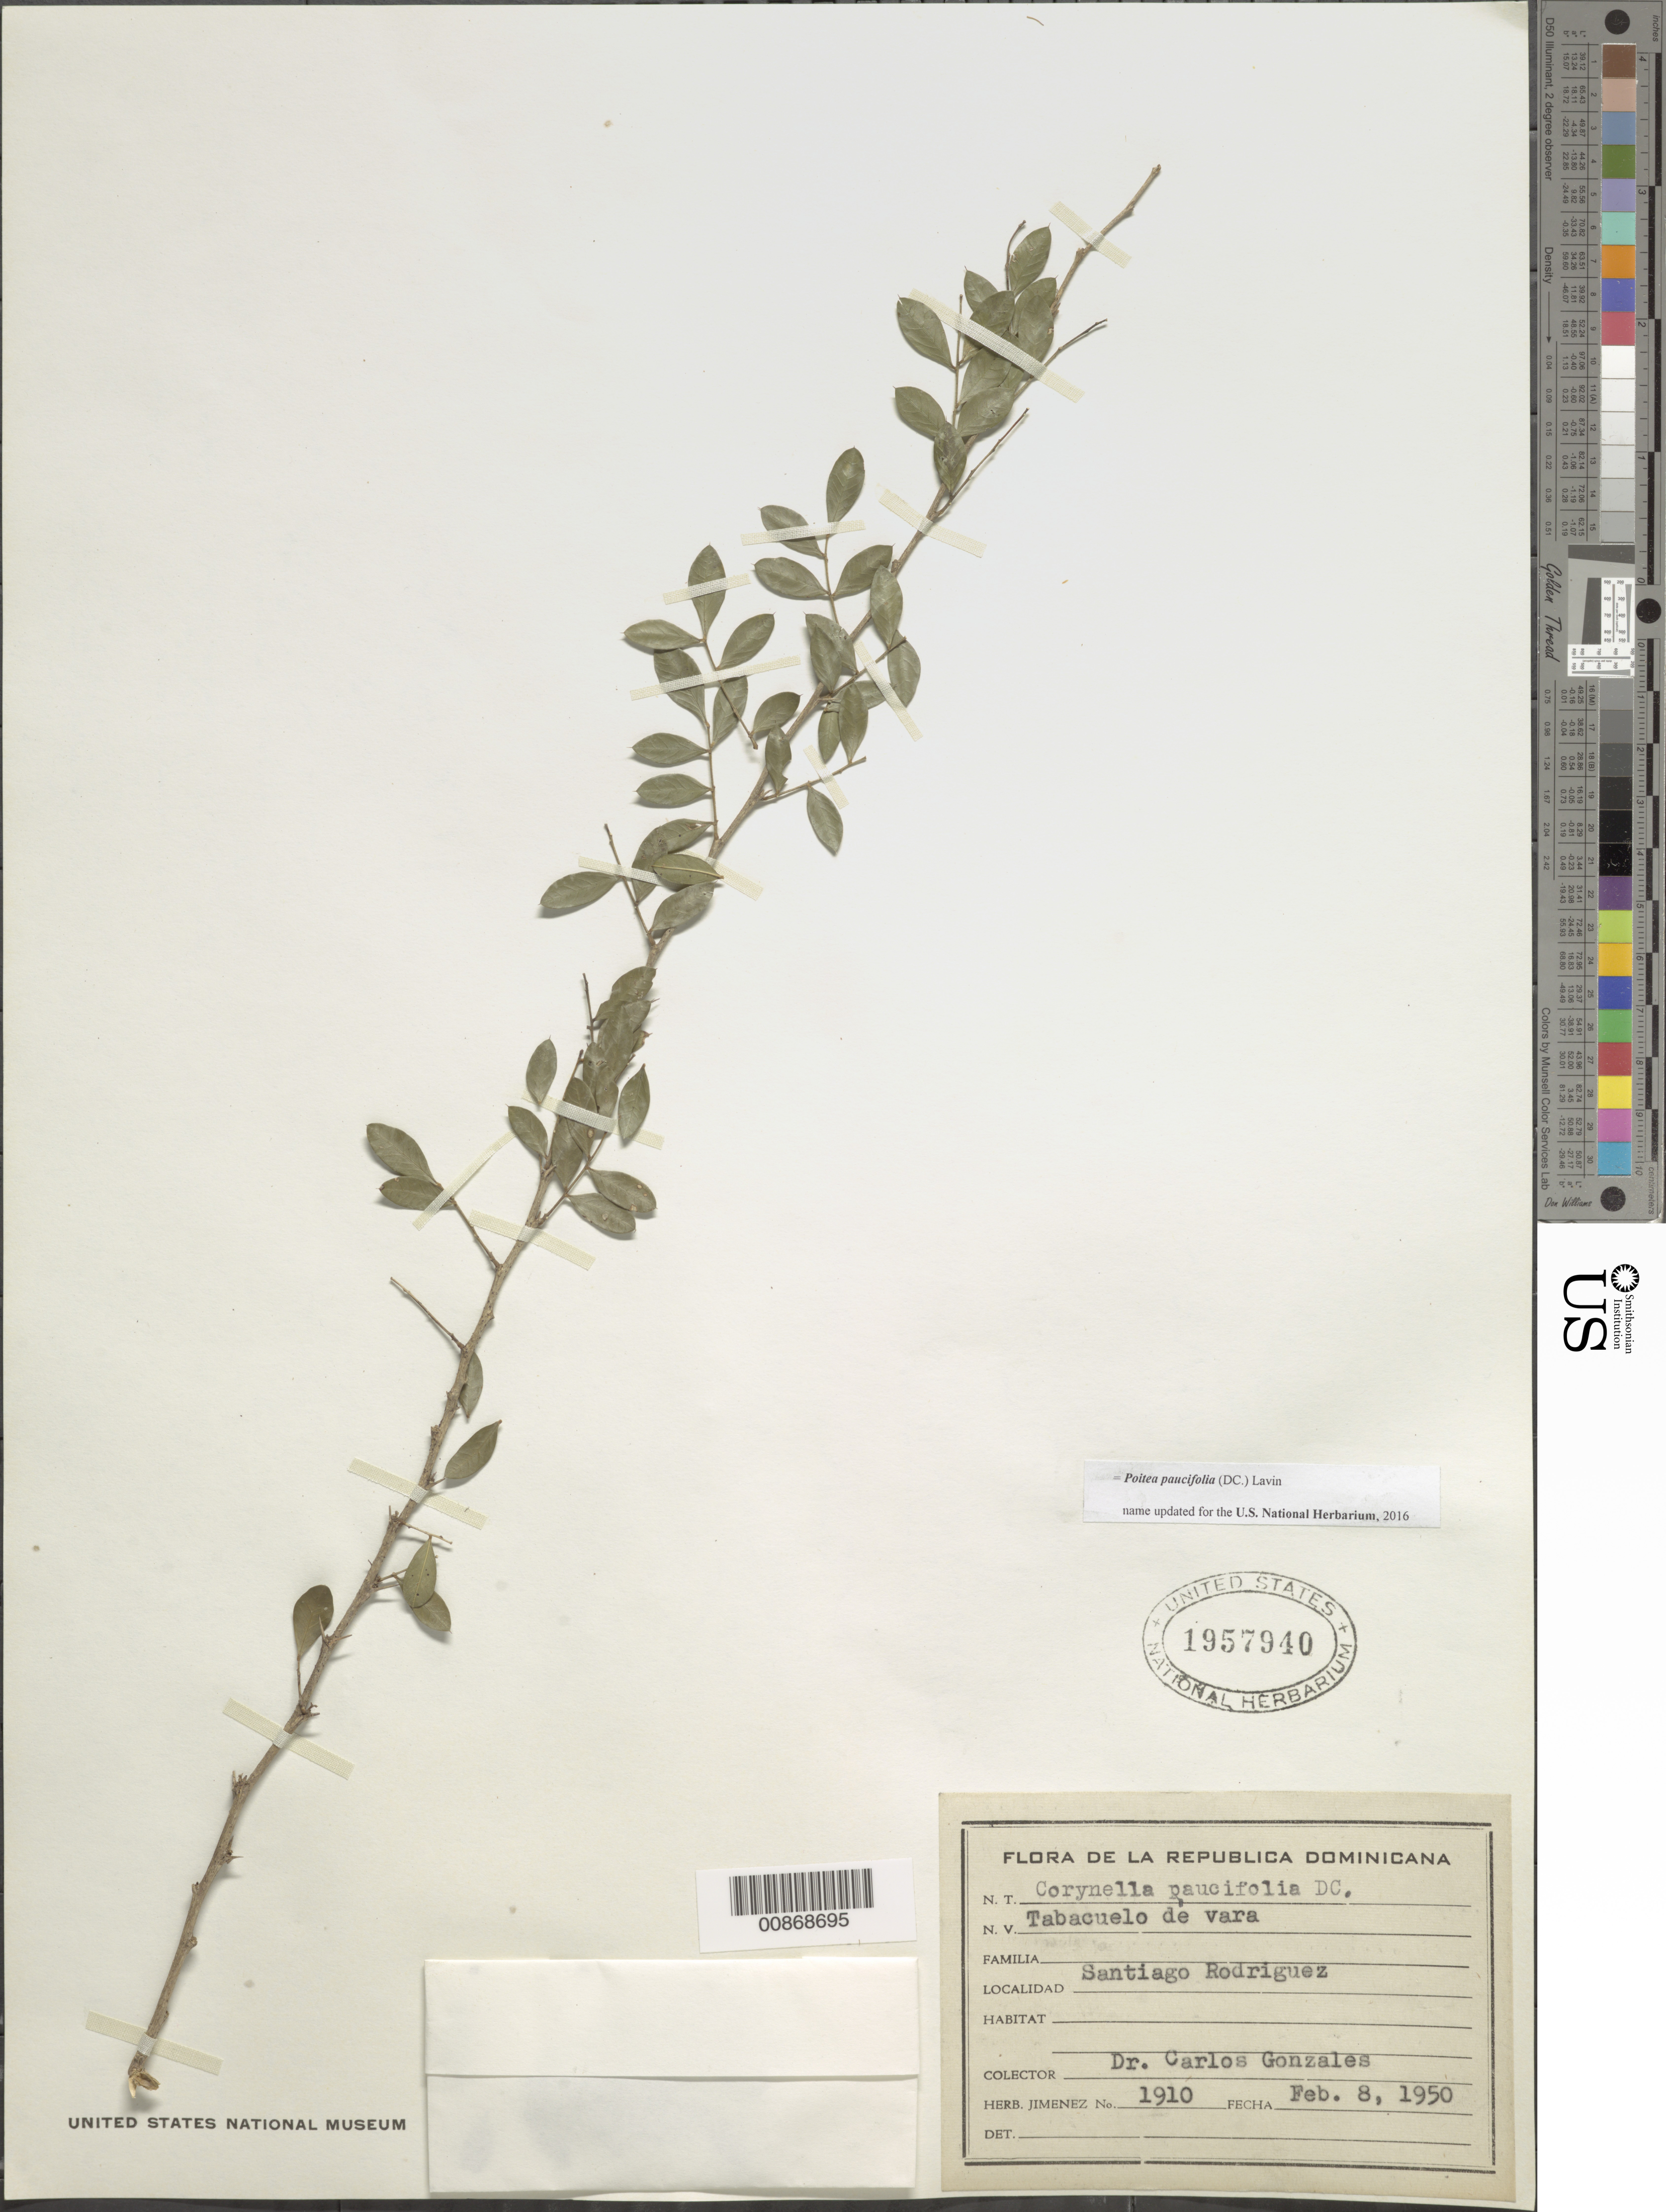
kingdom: Plantae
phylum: Tracheophyta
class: Magnoliopsida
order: Fabales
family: Fabaceae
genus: Poitea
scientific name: Poitea paucifolia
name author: (DC.) Lavin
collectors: C. Gonzalez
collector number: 1910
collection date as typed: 08 Feb 1950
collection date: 1950-02-08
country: Dominican Republic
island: Hispaniola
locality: Santiago Rodríguez.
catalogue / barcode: US 1957940